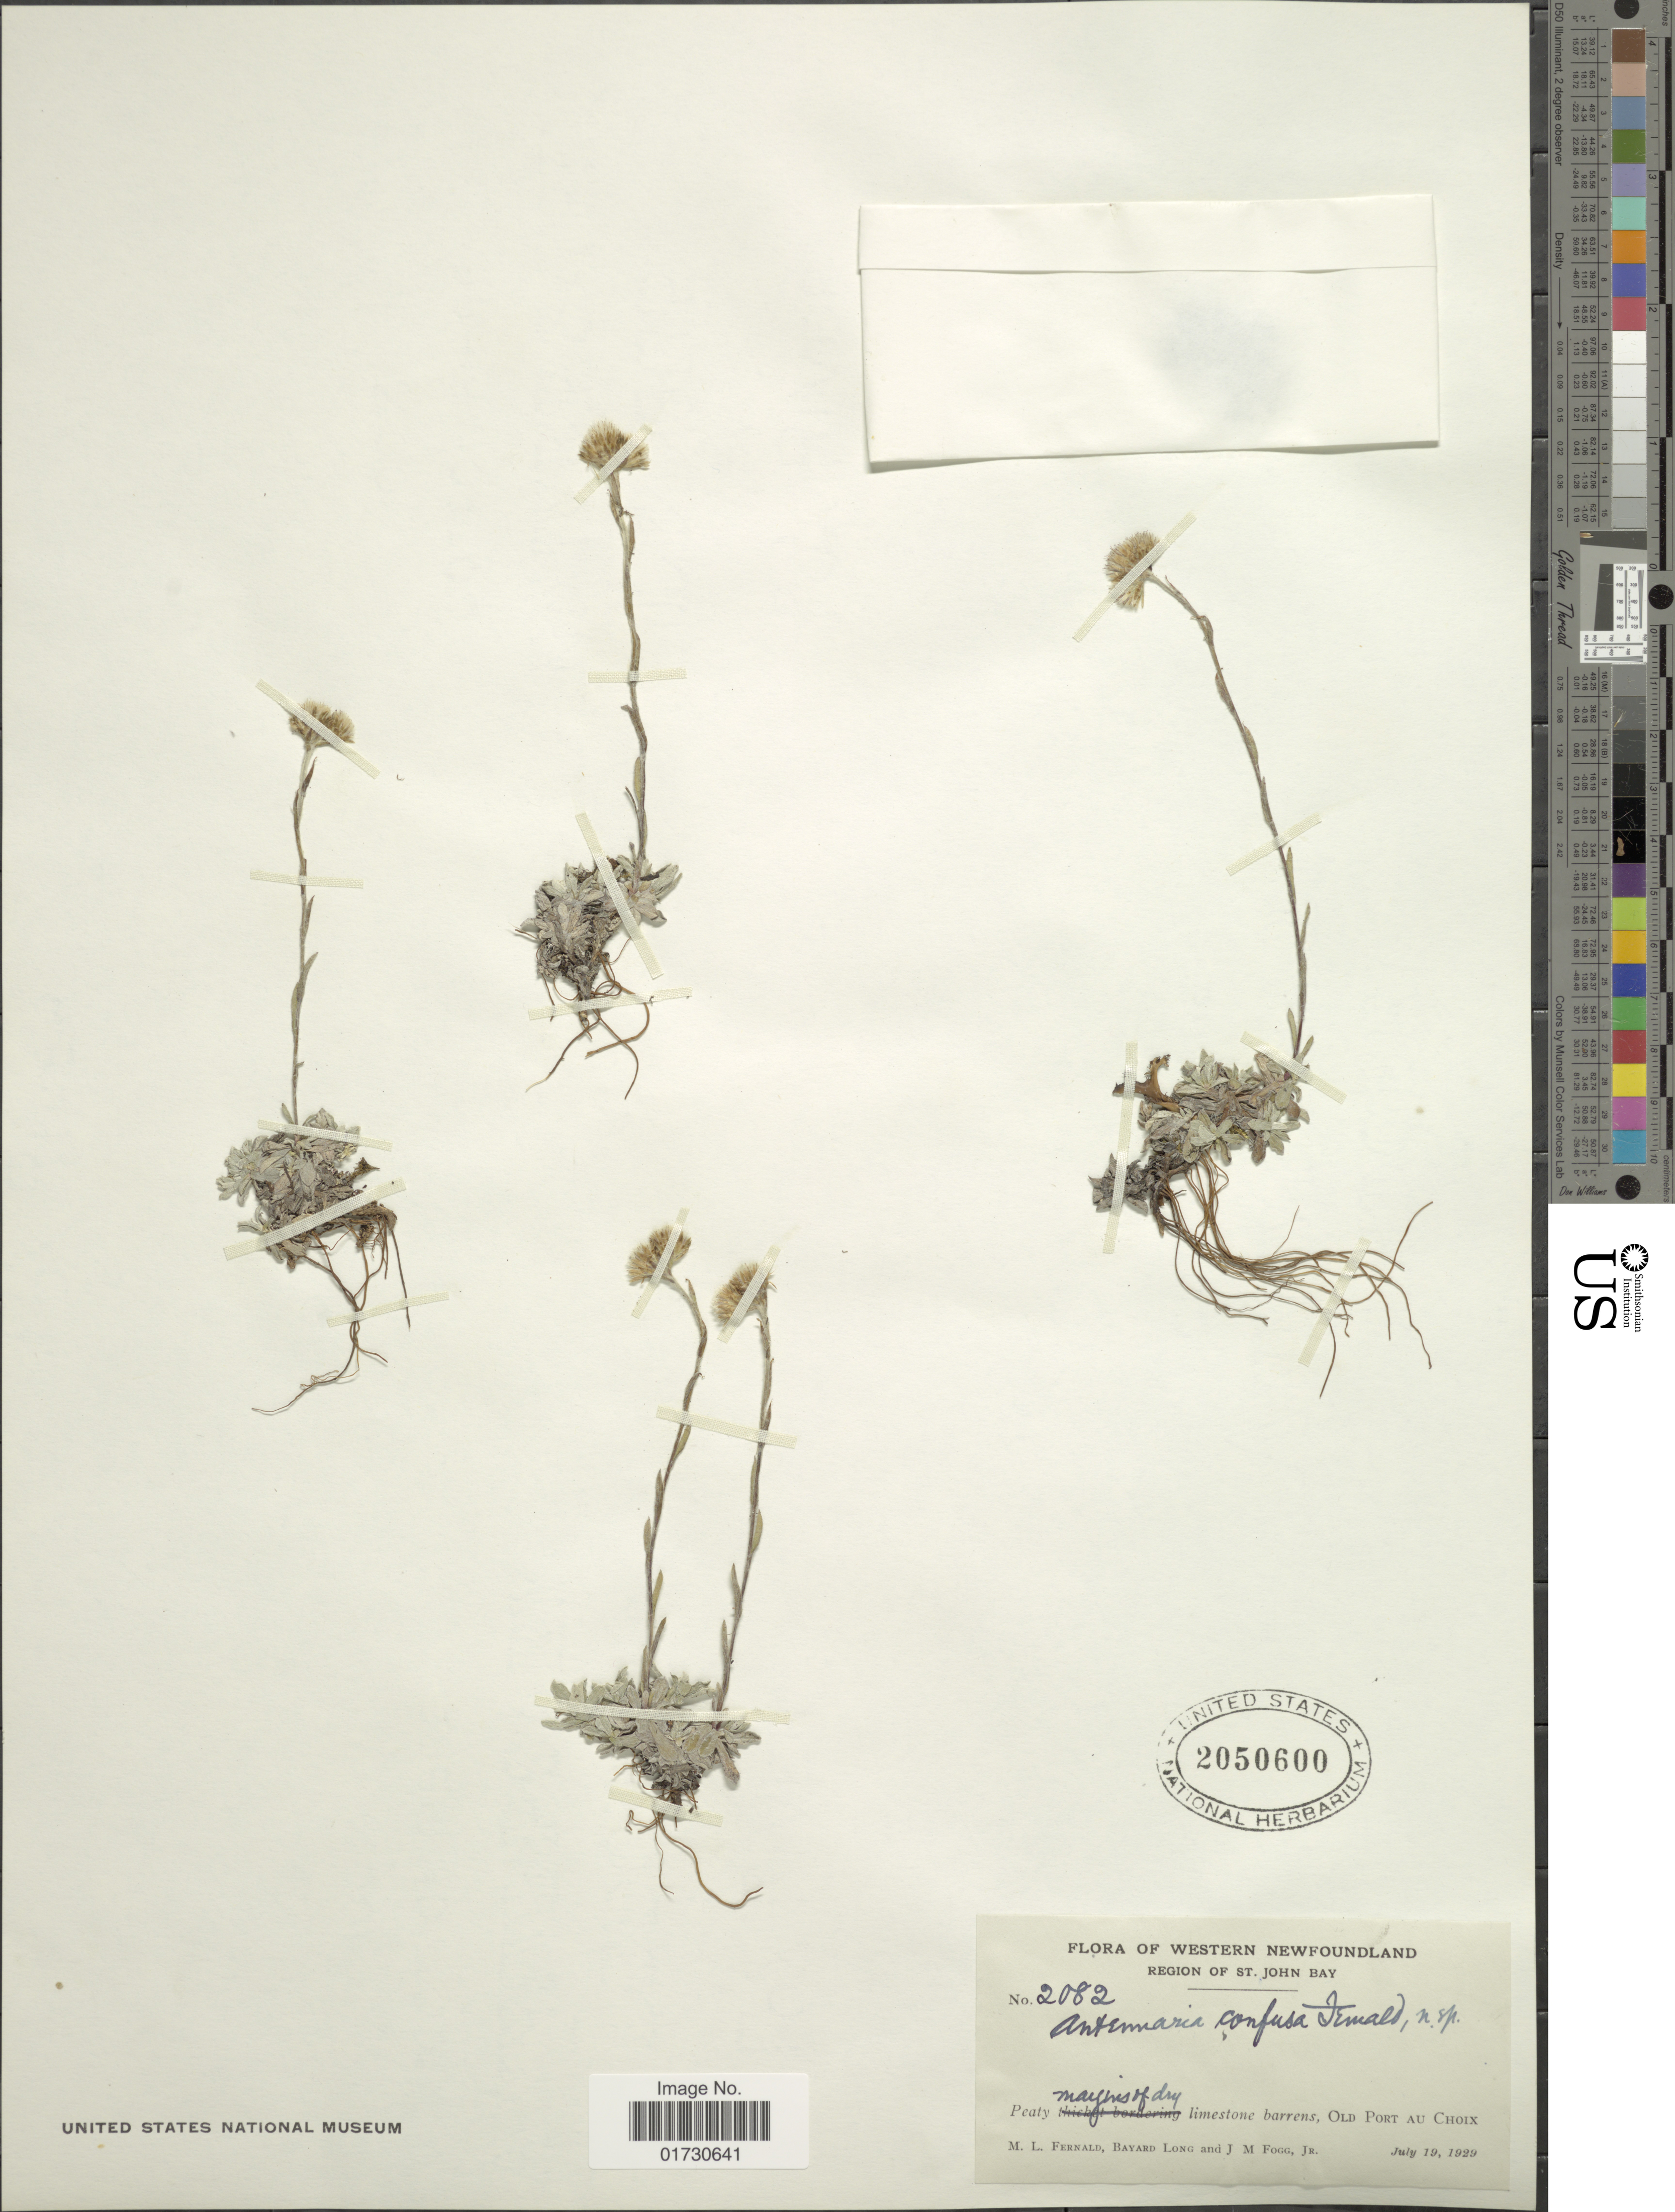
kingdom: Plantae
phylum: Tracheophyta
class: Magnoliopsida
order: Asterales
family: Asteraceae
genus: Antennaria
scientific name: Antennaria confusa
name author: Fernald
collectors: M. L. Fernald, B. Long & J. Fogg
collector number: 2082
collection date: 1929-07-19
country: Canada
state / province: Newfoundland and Labrador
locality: Western Newfoundland, Region of St. John Bay, Old Port Au Choix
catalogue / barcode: US 2050600